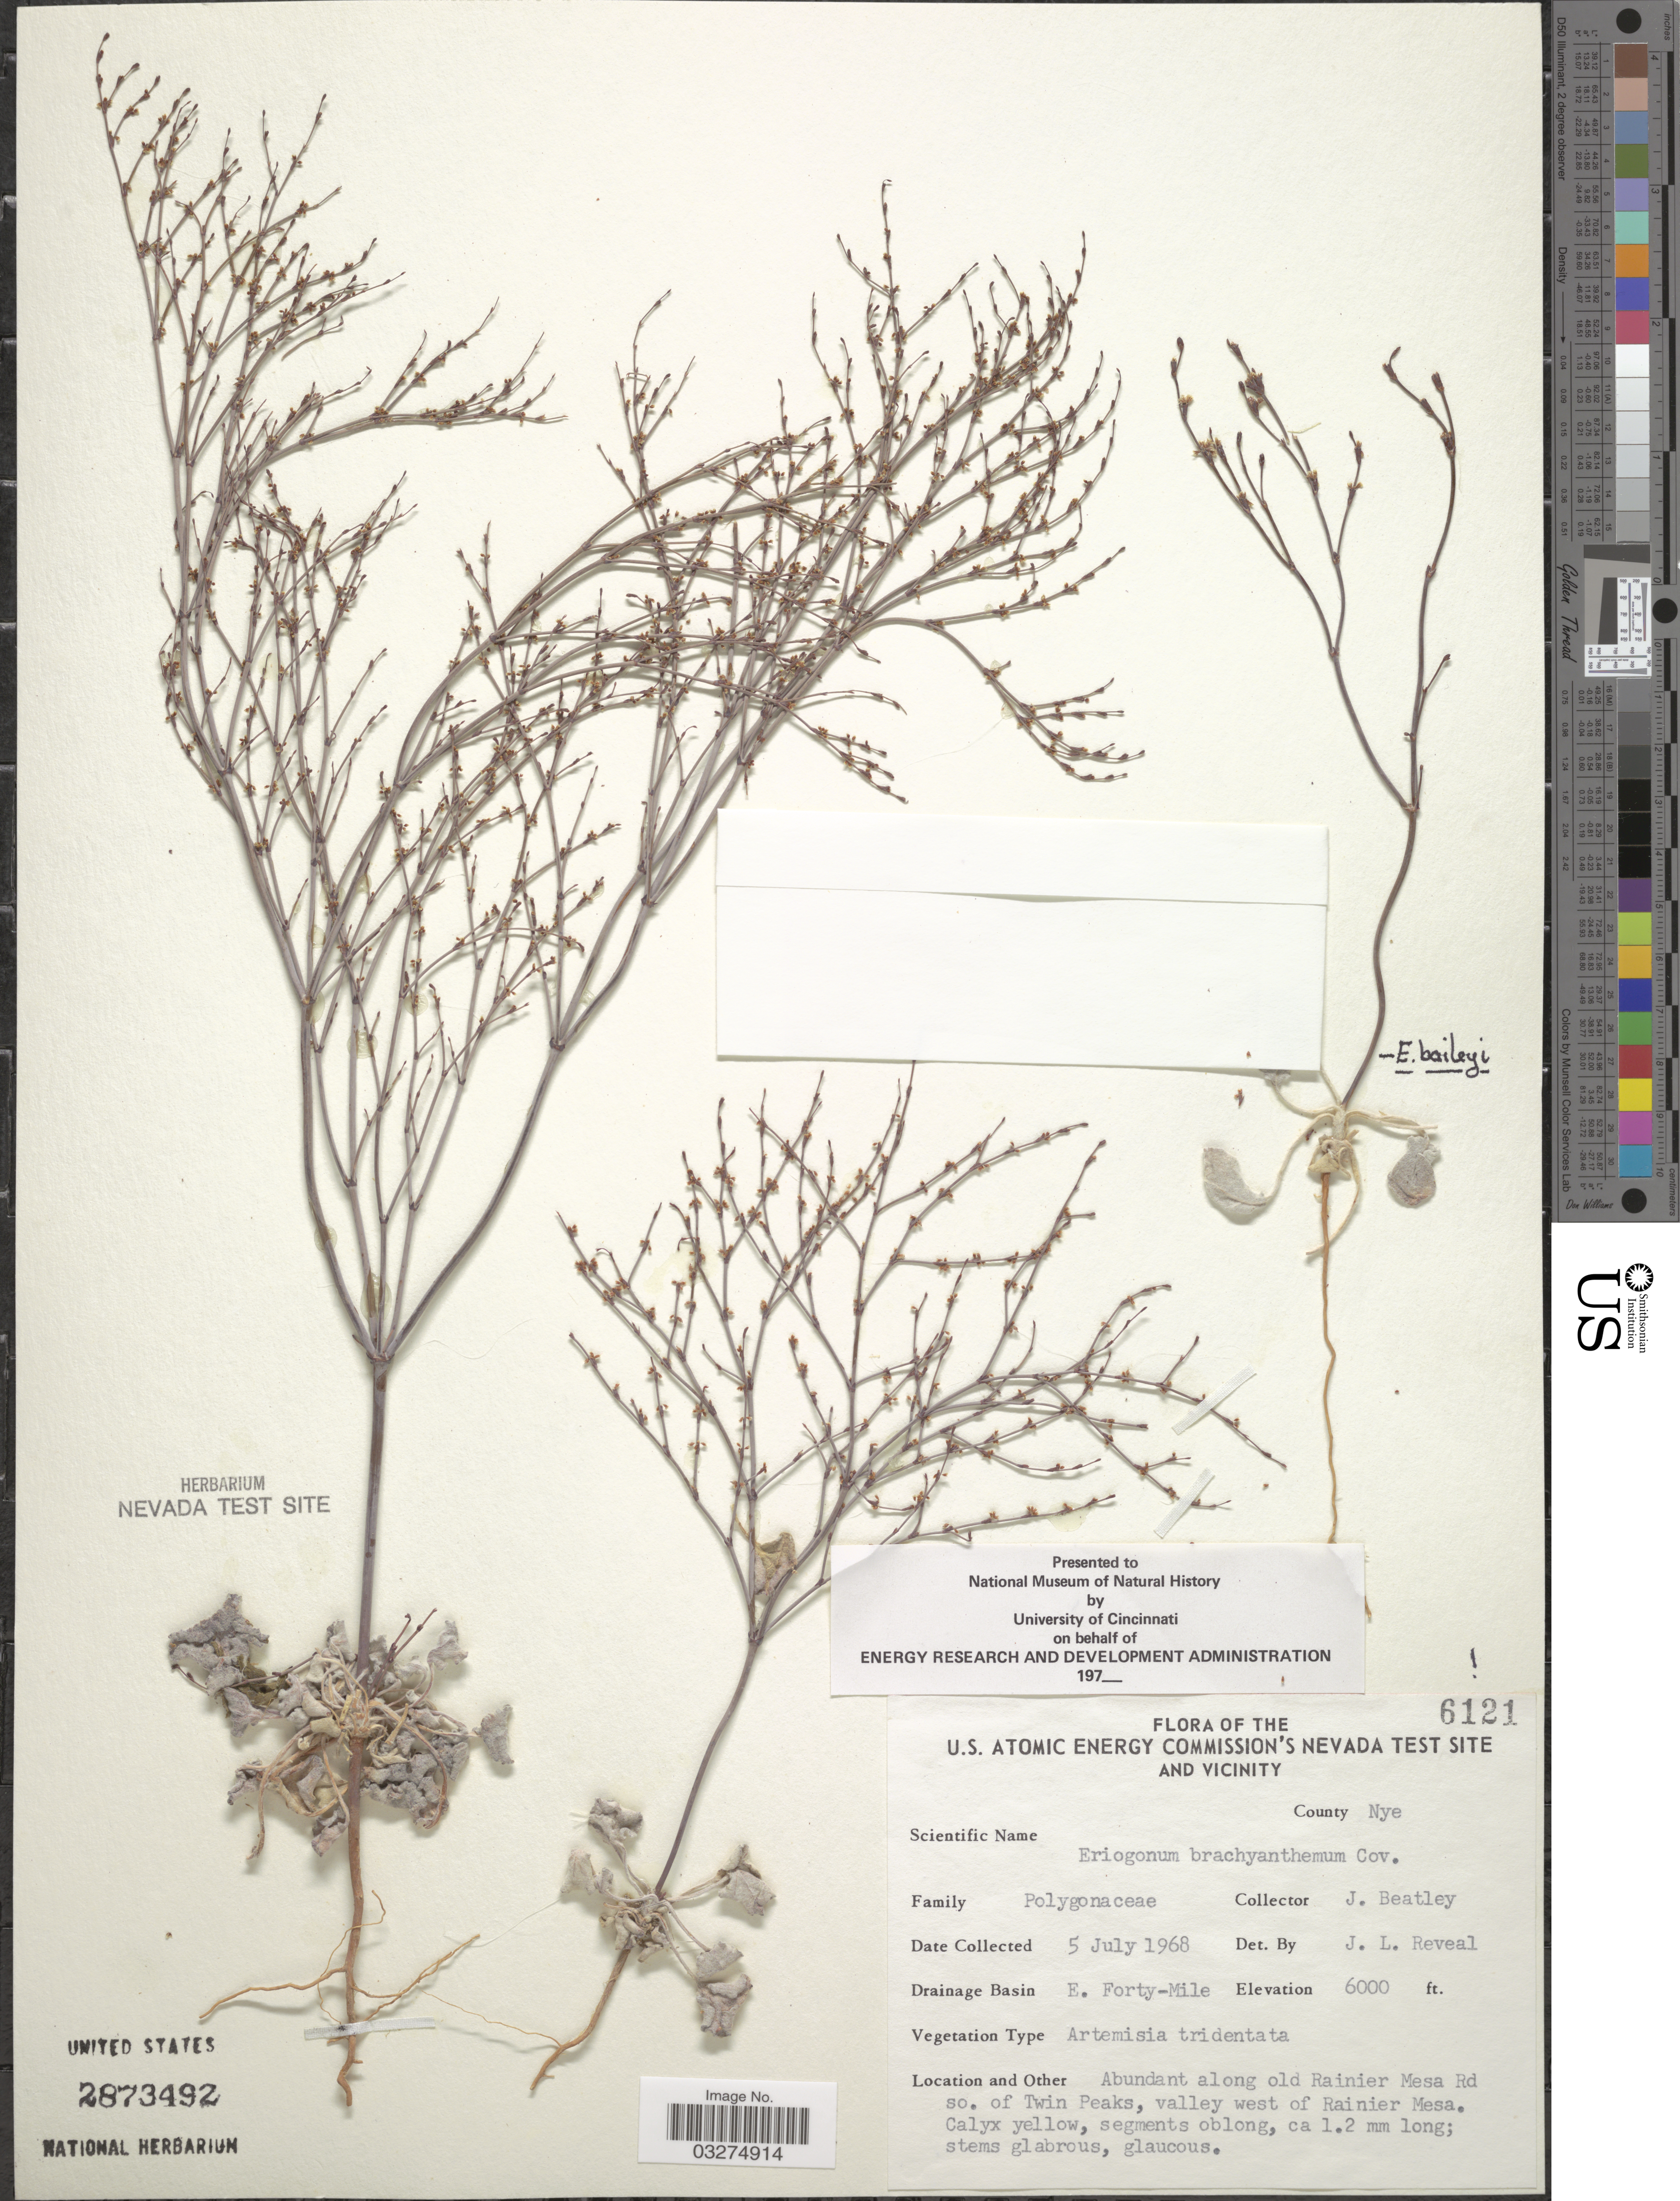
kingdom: Plantae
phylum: Tracheophyta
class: Magnoliopsida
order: Caryophyllales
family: Polygonaceae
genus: Eriogonum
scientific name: Eriogonum brachyanthum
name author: Coville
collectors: J. C. Beatley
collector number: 6121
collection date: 1968-07-05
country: United States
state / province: Nevada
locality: U. S. Atomic Energy Commission's Nevada Test Site and Vicinity. County Nye. Drainage Basin E. Forty-Mile. Forty-Mile. Along old Rainier Mesa Rd so. of Twin Peaks, valley west of Rainier Mesa.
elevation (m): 1829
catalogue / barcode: US 2873492